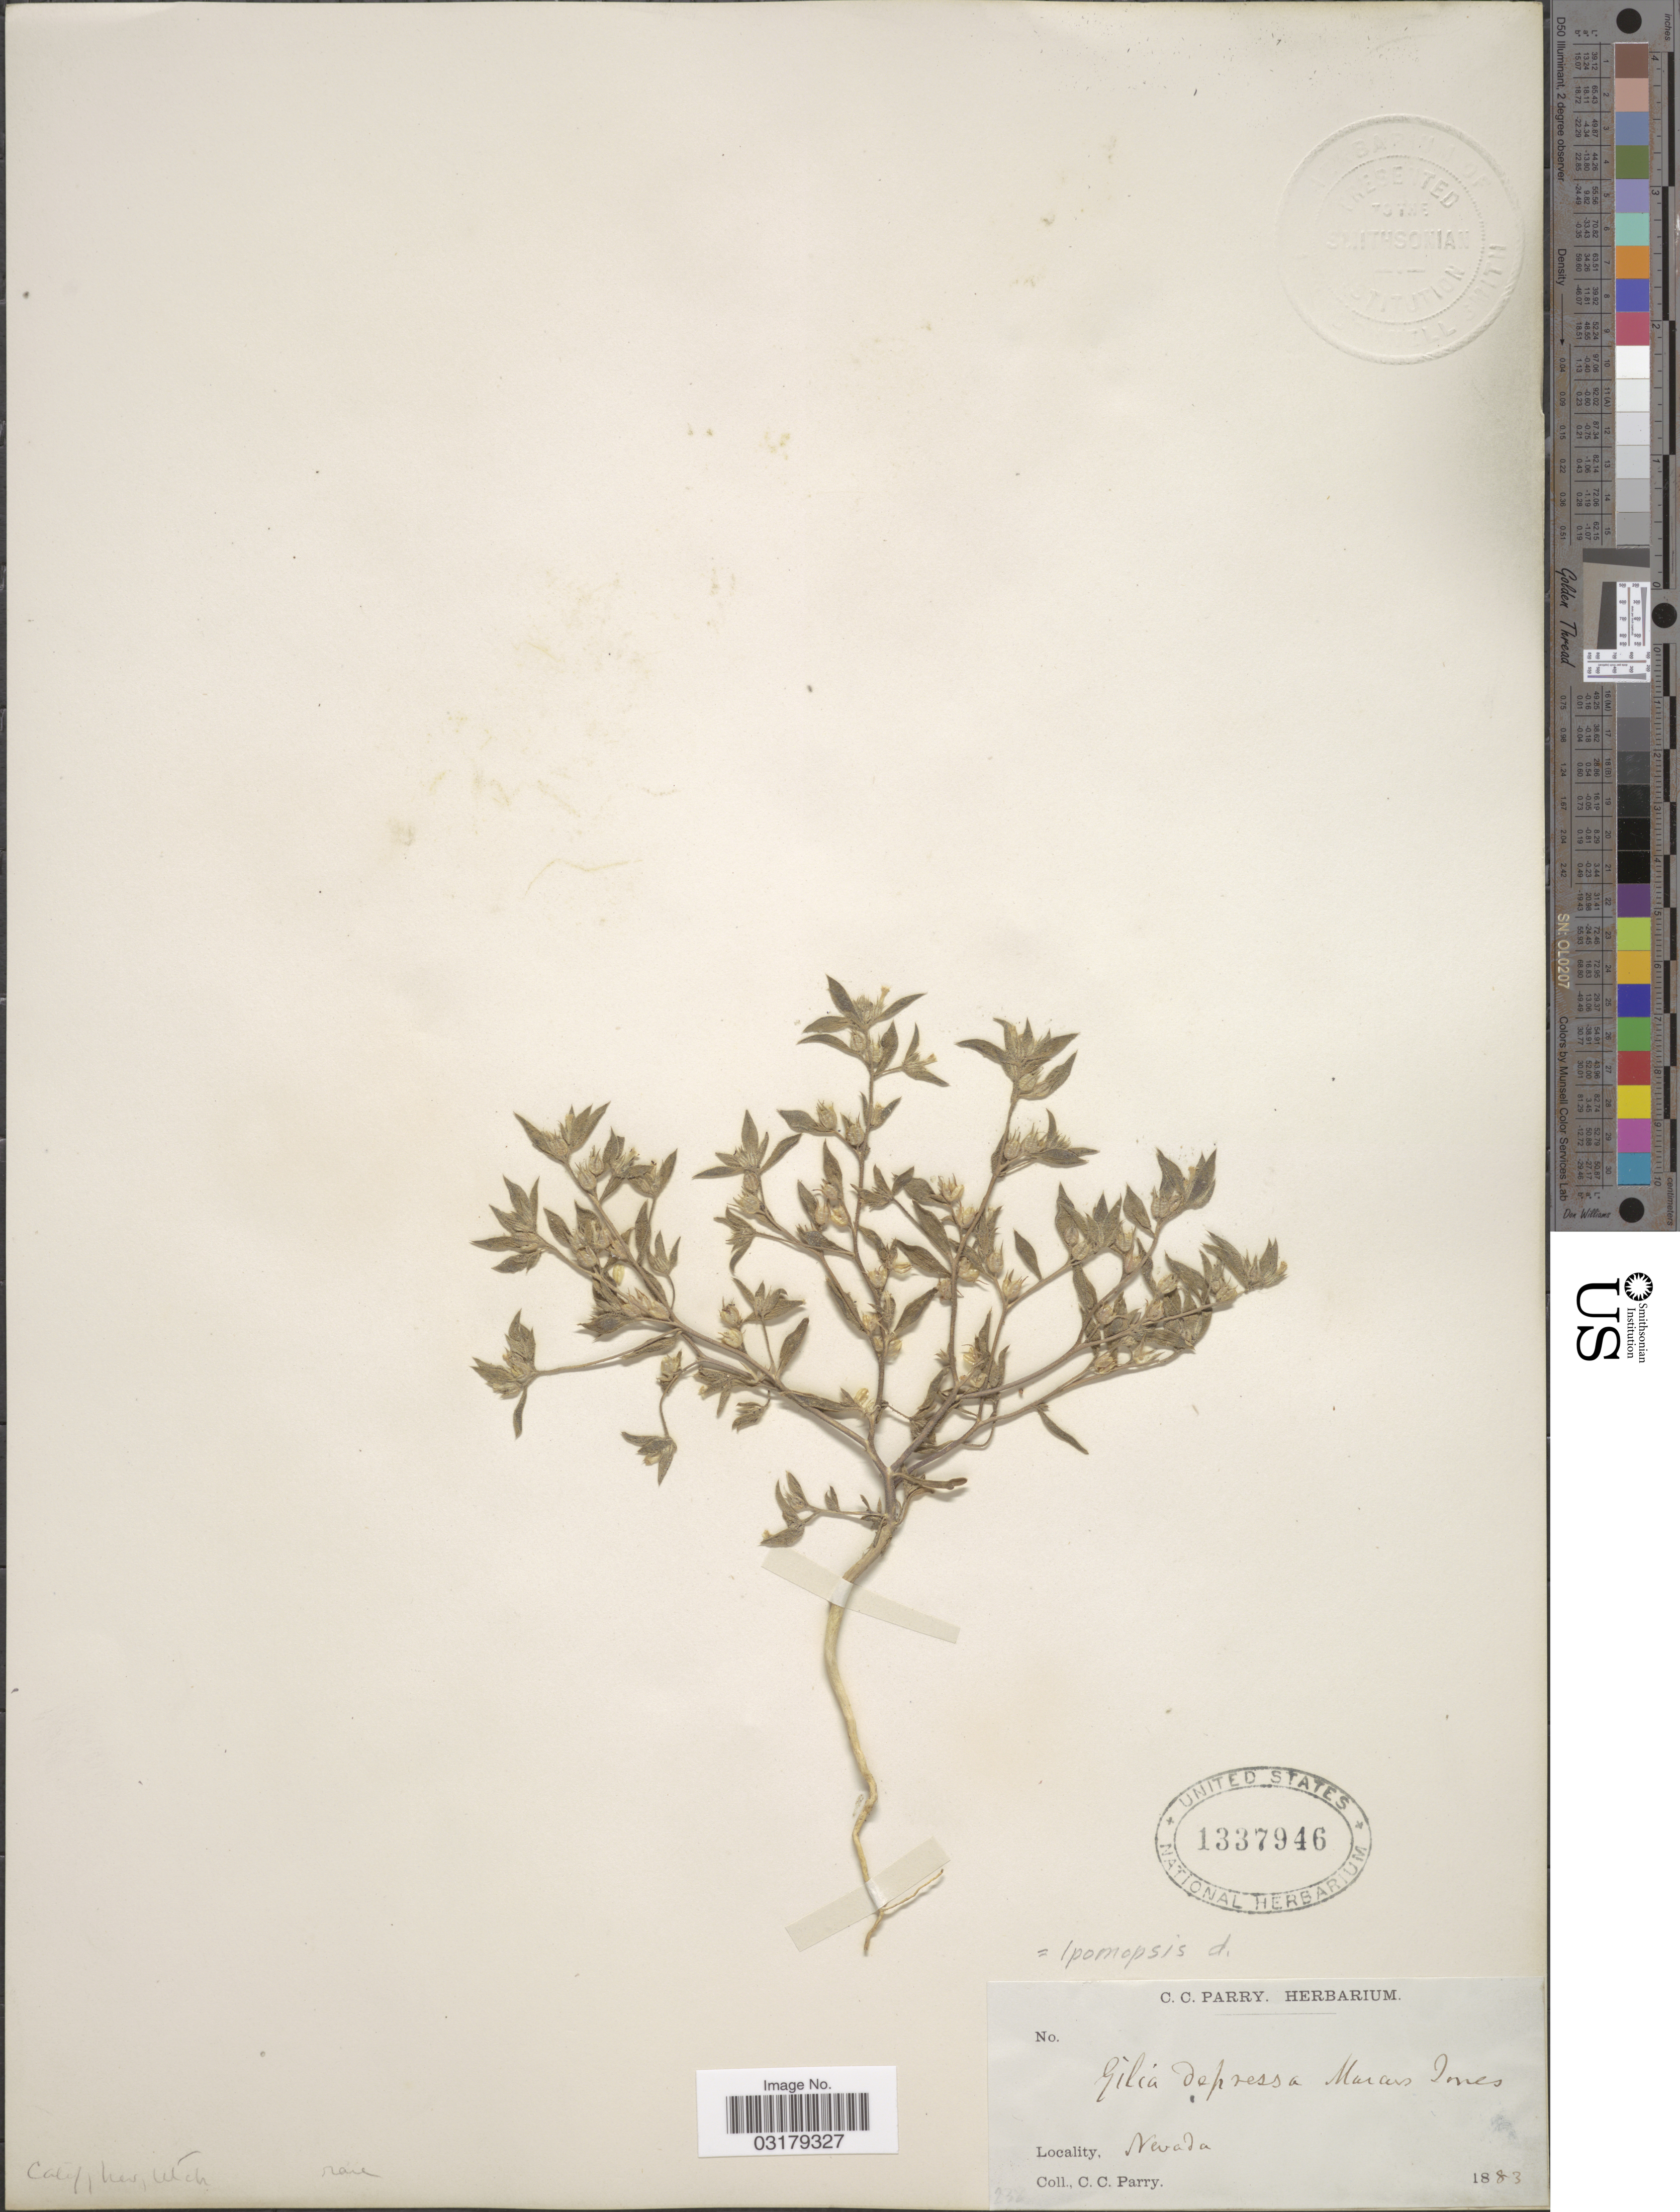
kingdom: Plantae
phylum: Tracheophyta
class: Magnoliopsida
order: Ericales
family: Polemoniaceae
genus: Ipomopsis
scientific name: Ipomopsis depressa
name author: (M.E. Jones ex A. Gray) V.E. Grant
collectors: C. C. Parry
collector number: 256*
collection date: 1883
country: United States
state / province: Nevada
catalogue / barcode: US 1337946